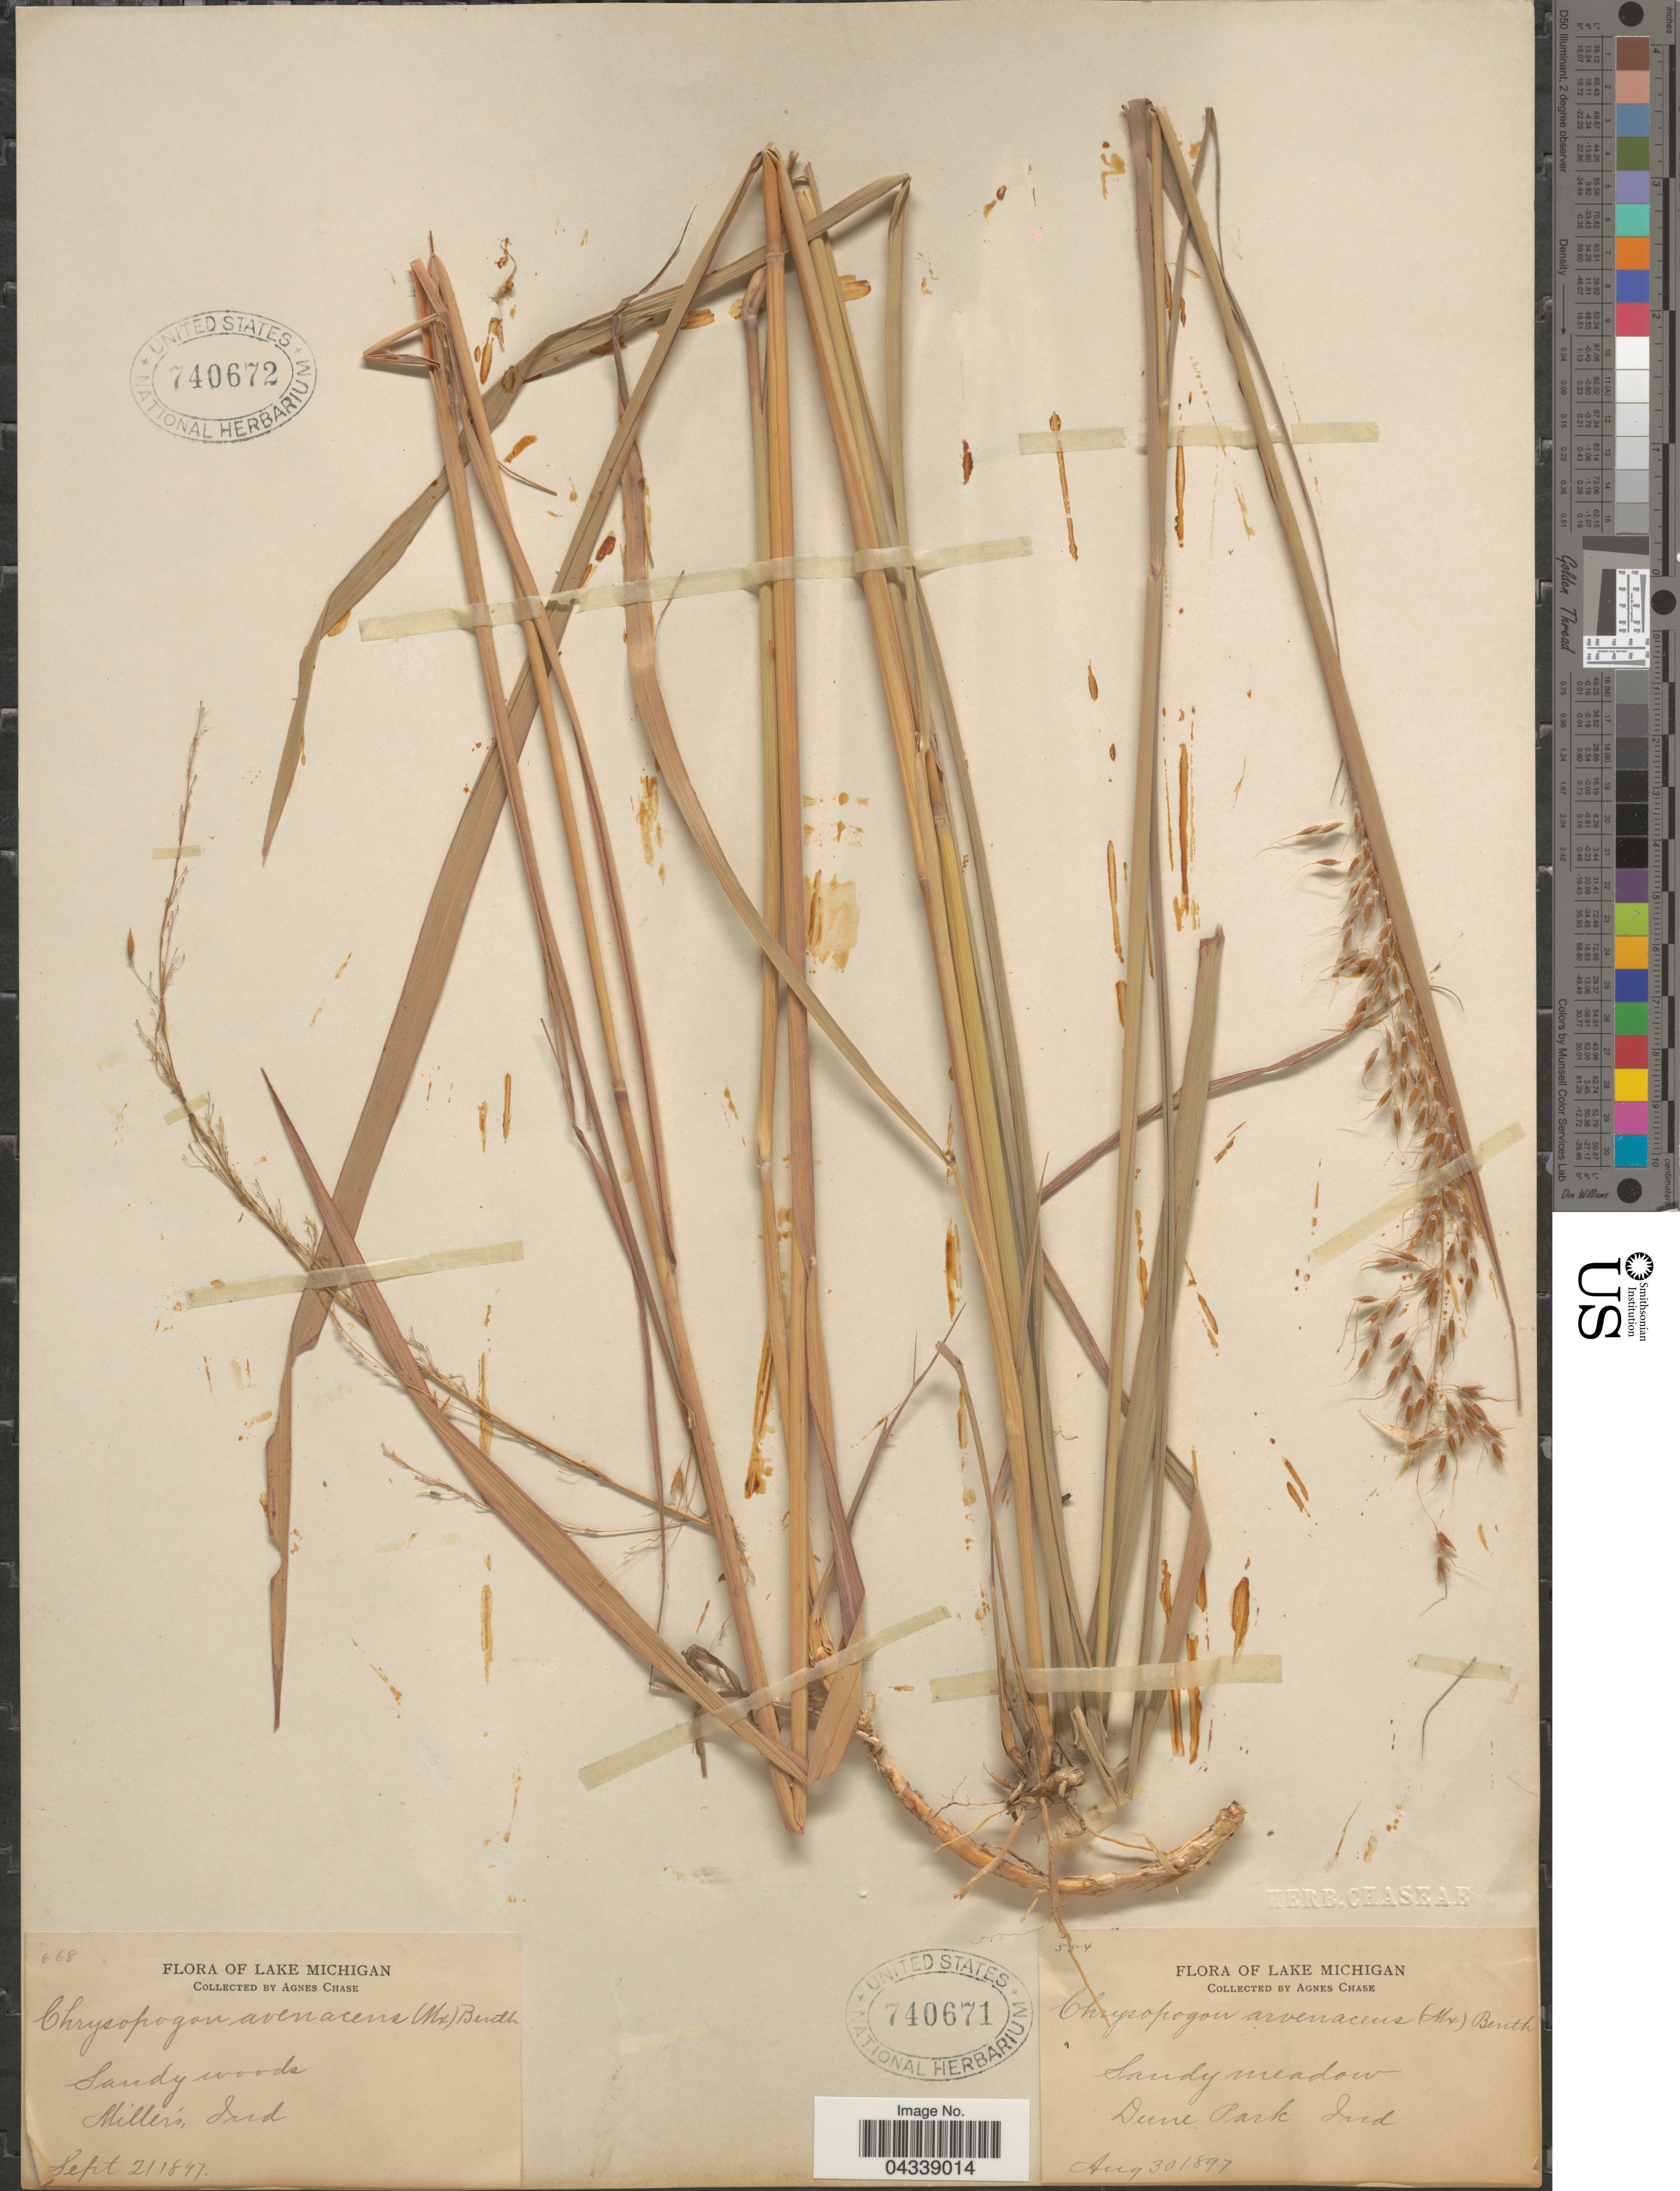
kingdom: Plantae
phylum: Tracheophyta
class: Liliopsida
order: Poales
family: Poaceae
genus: Sorghastrum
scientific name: Sorghastrum nutans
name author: (L.) Nash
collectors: A. Chase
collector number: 668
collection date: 1897-09-21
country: United States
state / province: Indiana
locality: Lake Michigan. Sandy woods Miller's.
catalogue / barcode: US 740672-2